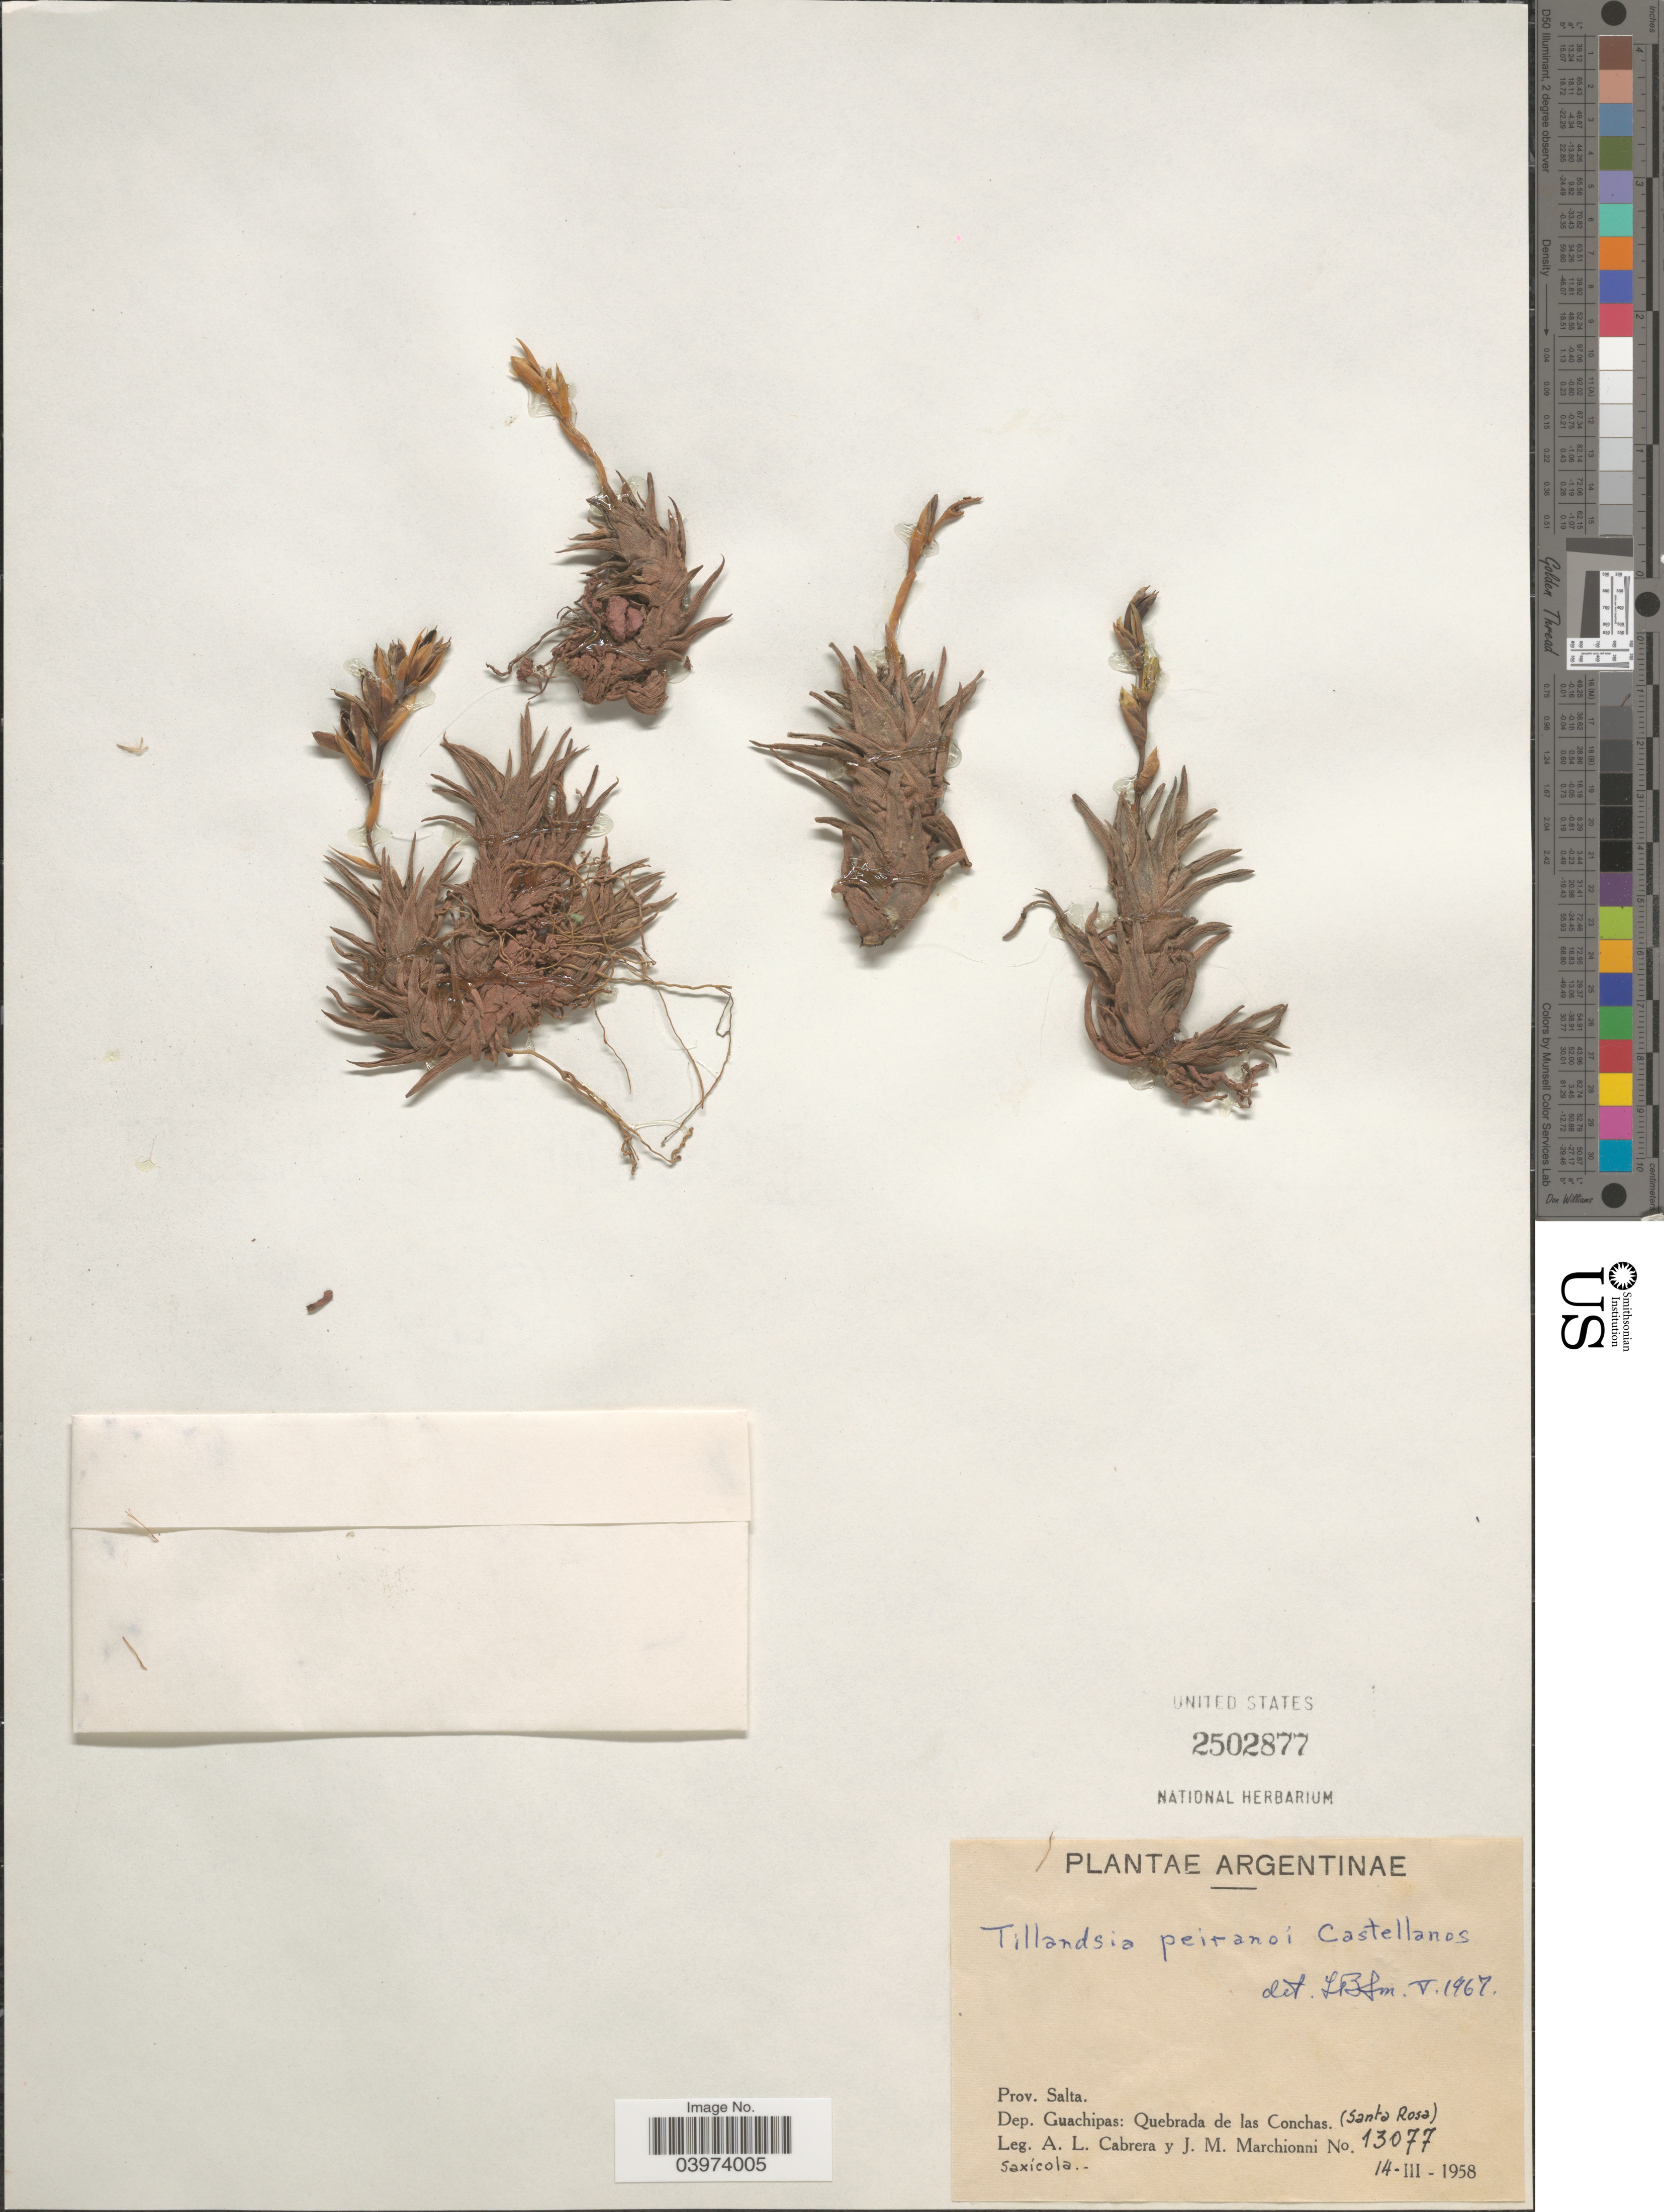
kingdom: Plantae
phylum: Tracheophyta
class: Liliopsida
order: Poales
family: Bromeliaceae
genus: Tillandsia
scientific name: Tillandsia peiranoi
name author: A. Cast.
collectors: A. L. Cabrera & J. Marchionni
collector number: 13077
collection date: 1958-03-14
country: Argentina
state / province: Salta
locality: Dep. Guachipas: Quebrada de las Conchas (Santa Rosa).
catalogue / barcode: US 2502877